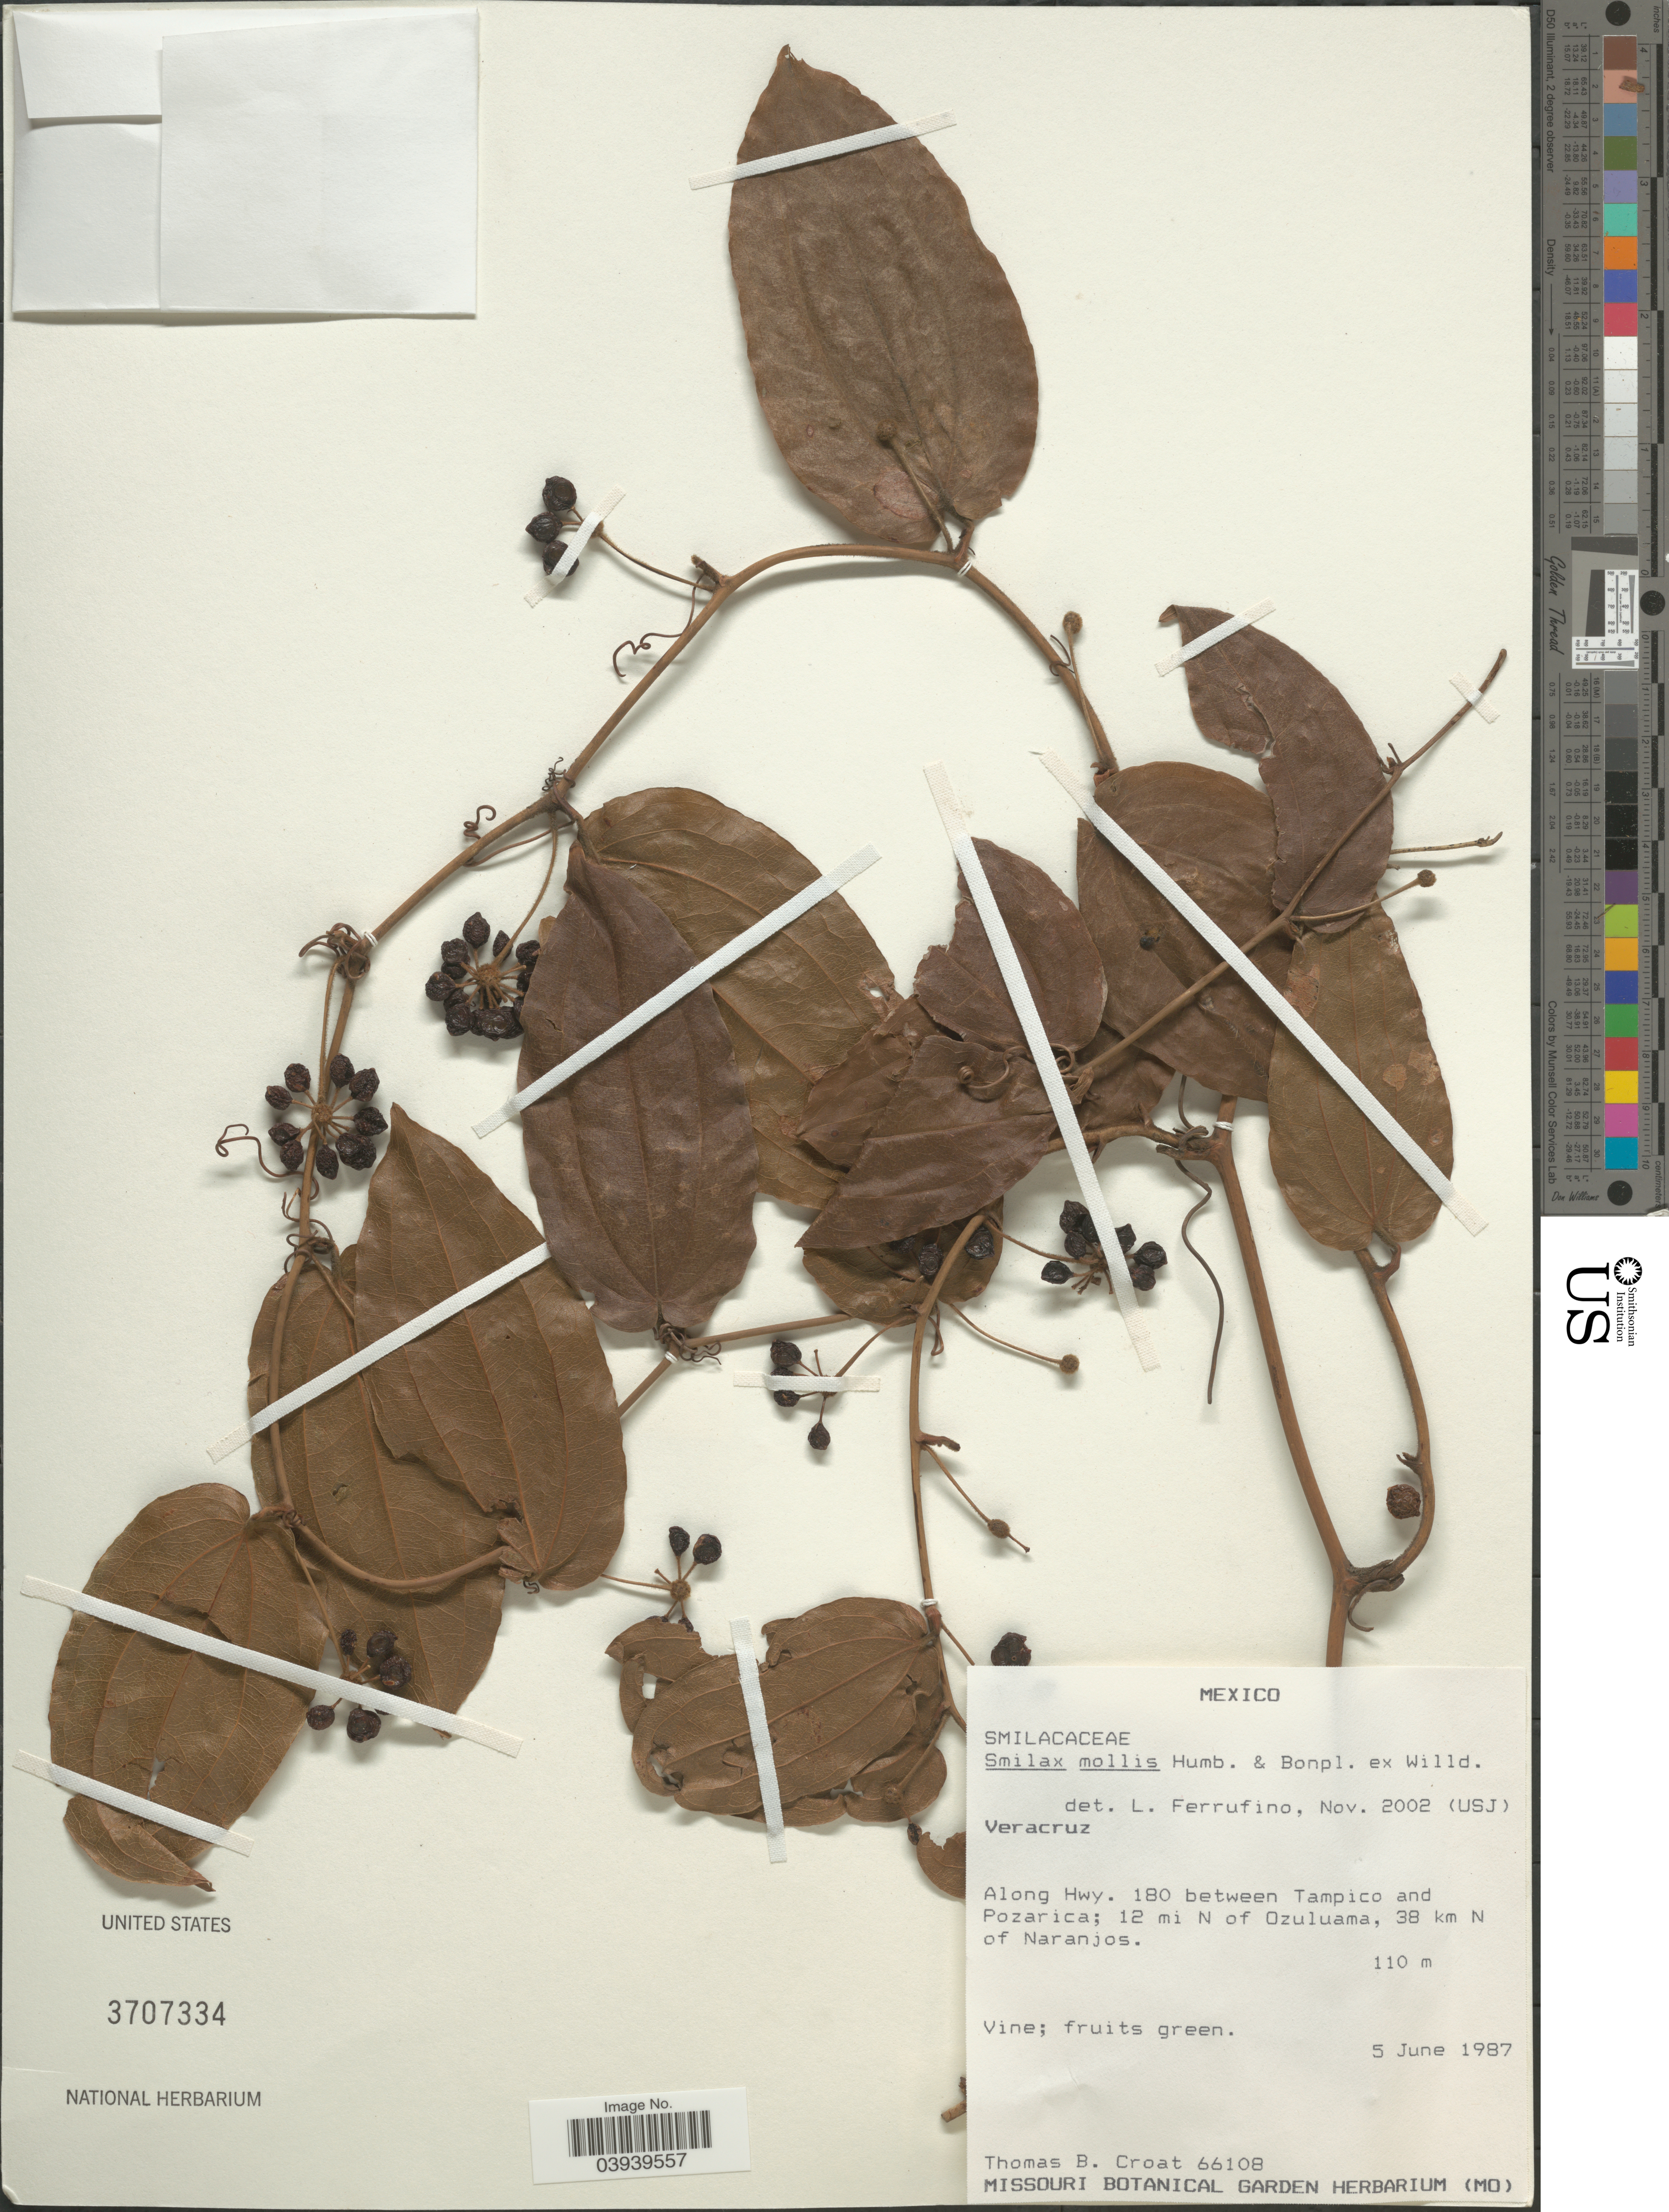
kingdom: Plantae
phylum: Tracheophyta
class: Liliopsida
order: Liliales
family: Smilacaceae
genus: Smilax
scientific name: Smilax mollis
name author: Humb. & Bonpl. ex Willd.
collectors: T. B. Croat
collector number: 66108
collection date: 1987-06-05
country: Mexico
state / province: Veracruz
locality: Veracruz. Along Hwy. 180 between Tampico and Pozarica; 12 mi N of Ozuluama, 38 km N of Naranjos.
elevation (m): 110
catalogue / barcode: US 3707334